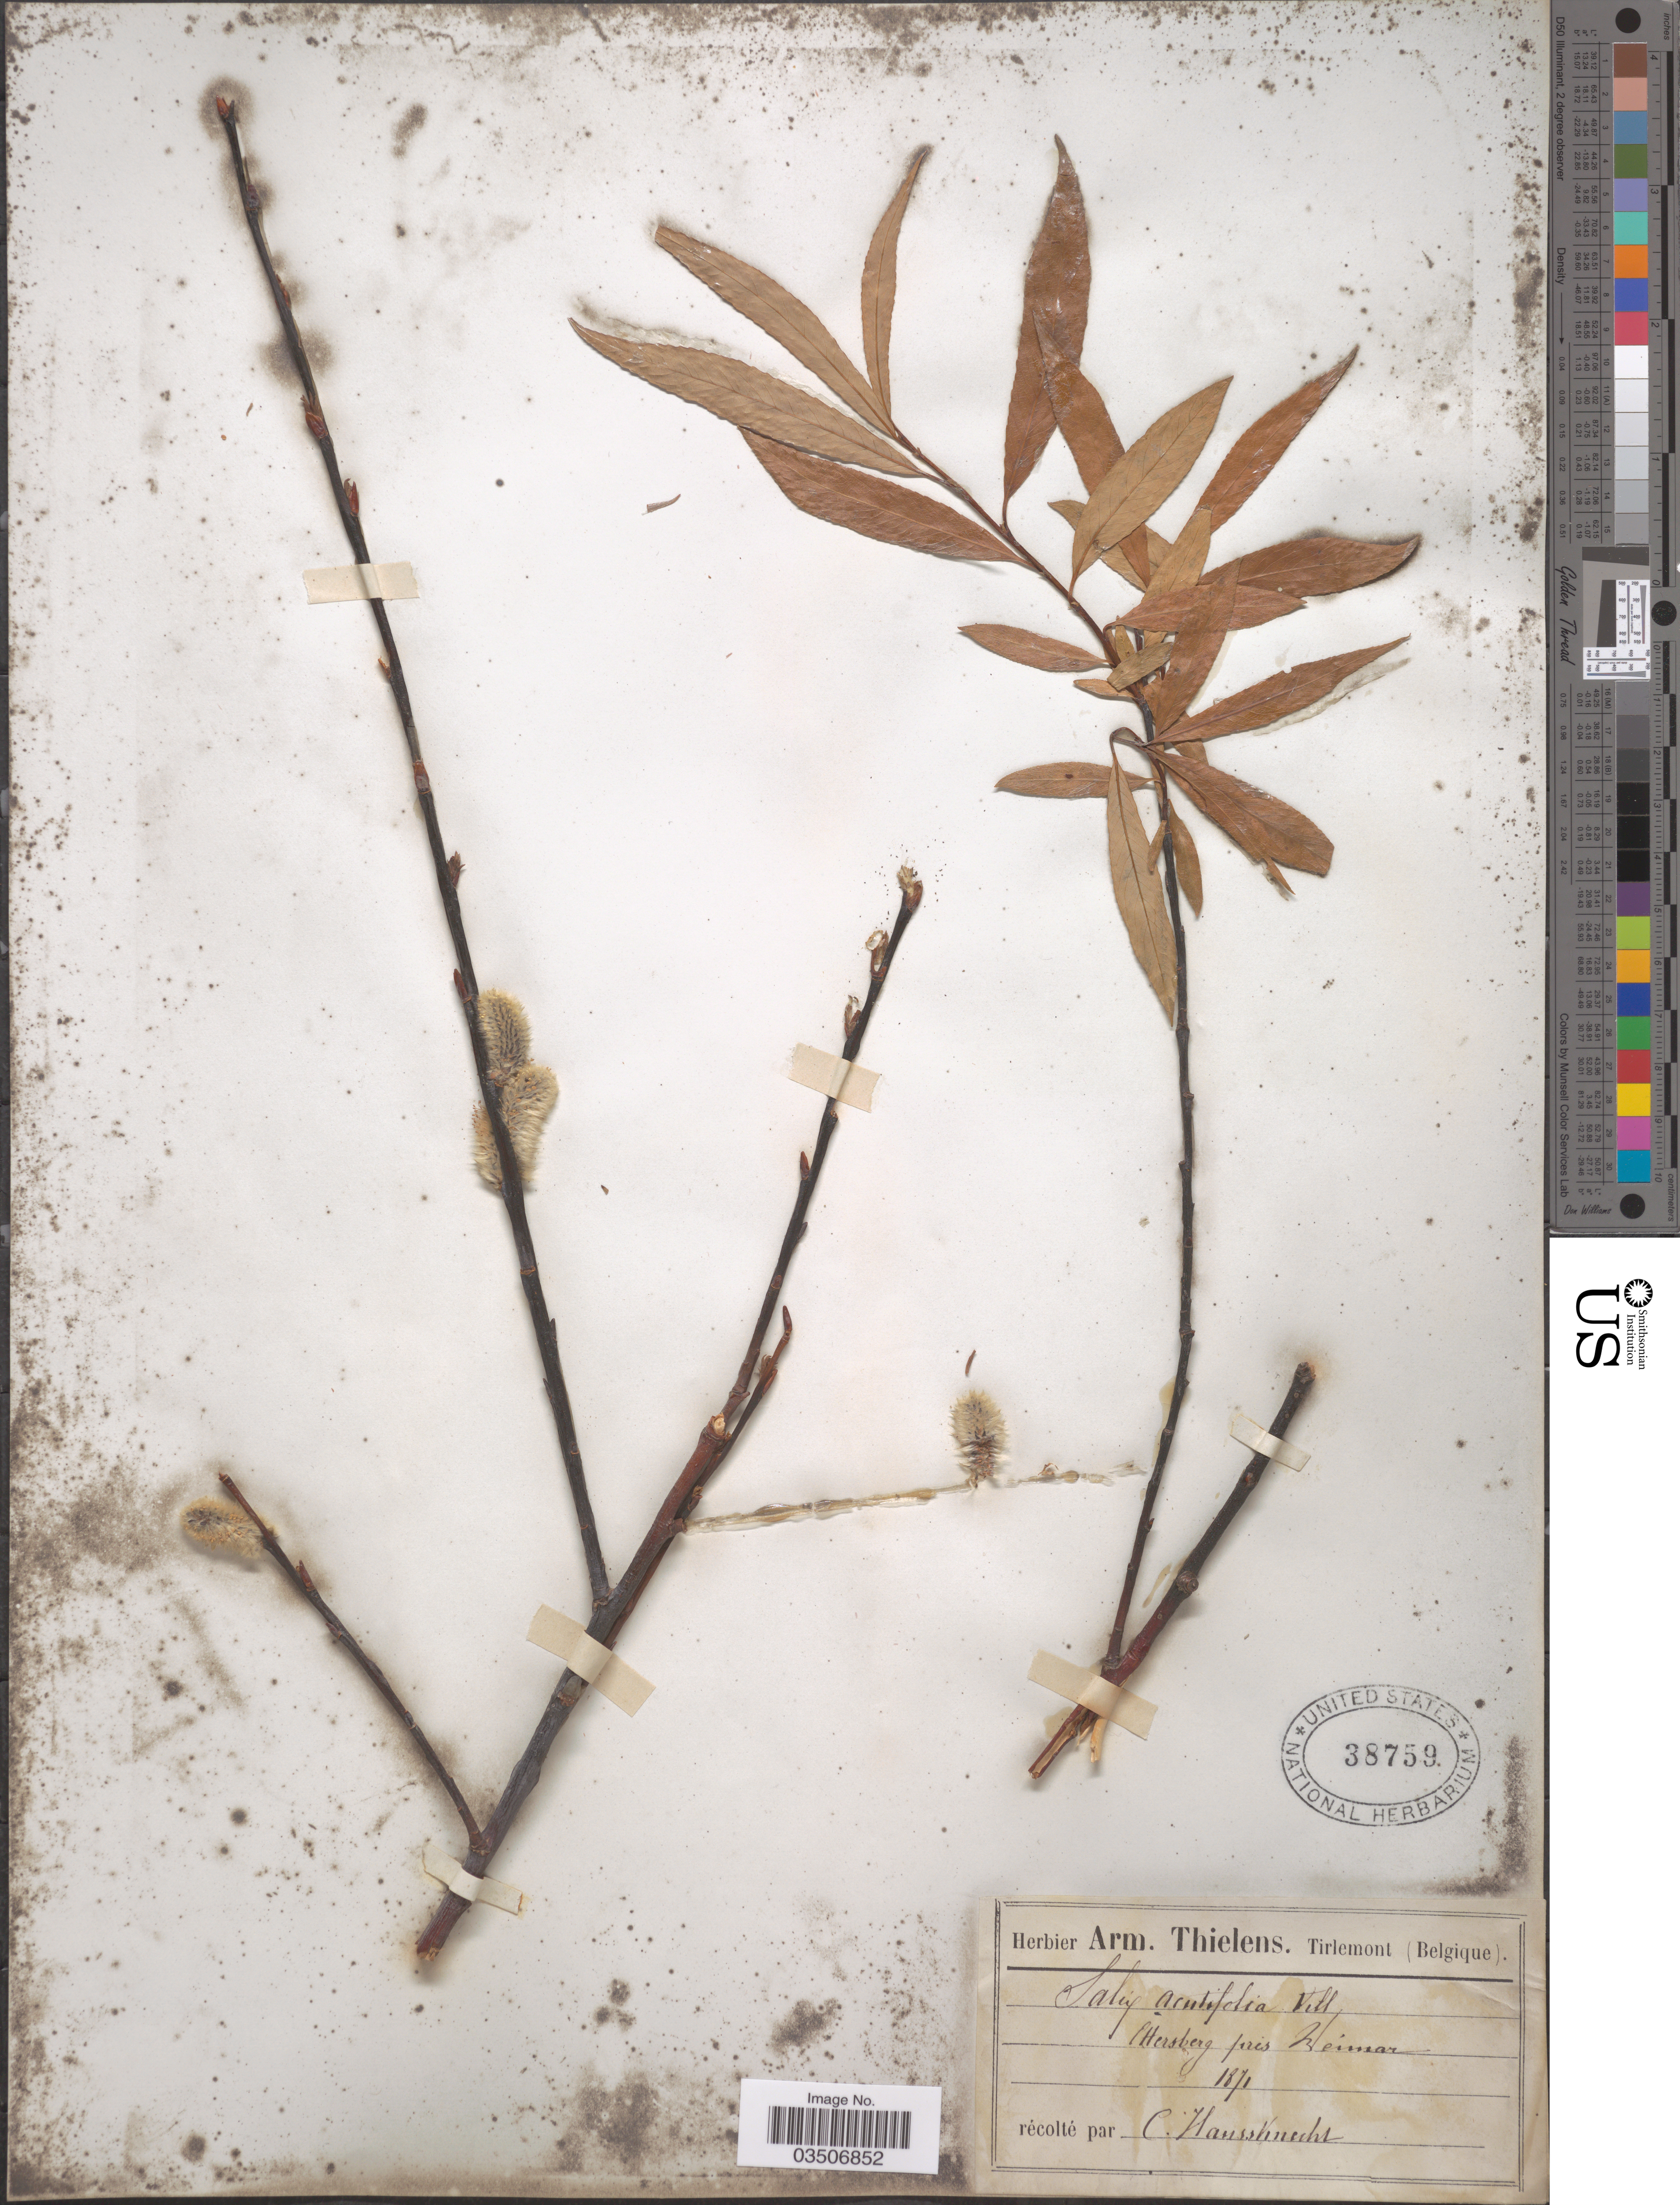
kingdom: Plantae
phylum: Tracheophyta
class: Magnoliopsida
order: Malpighiales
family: Salicaceae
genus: Salix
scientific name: Salix acutifolia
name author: Willd.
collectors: C. Haussknecht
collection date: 1871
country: Germany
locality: Ettersberg pres Weimar.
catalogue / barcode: US 38759